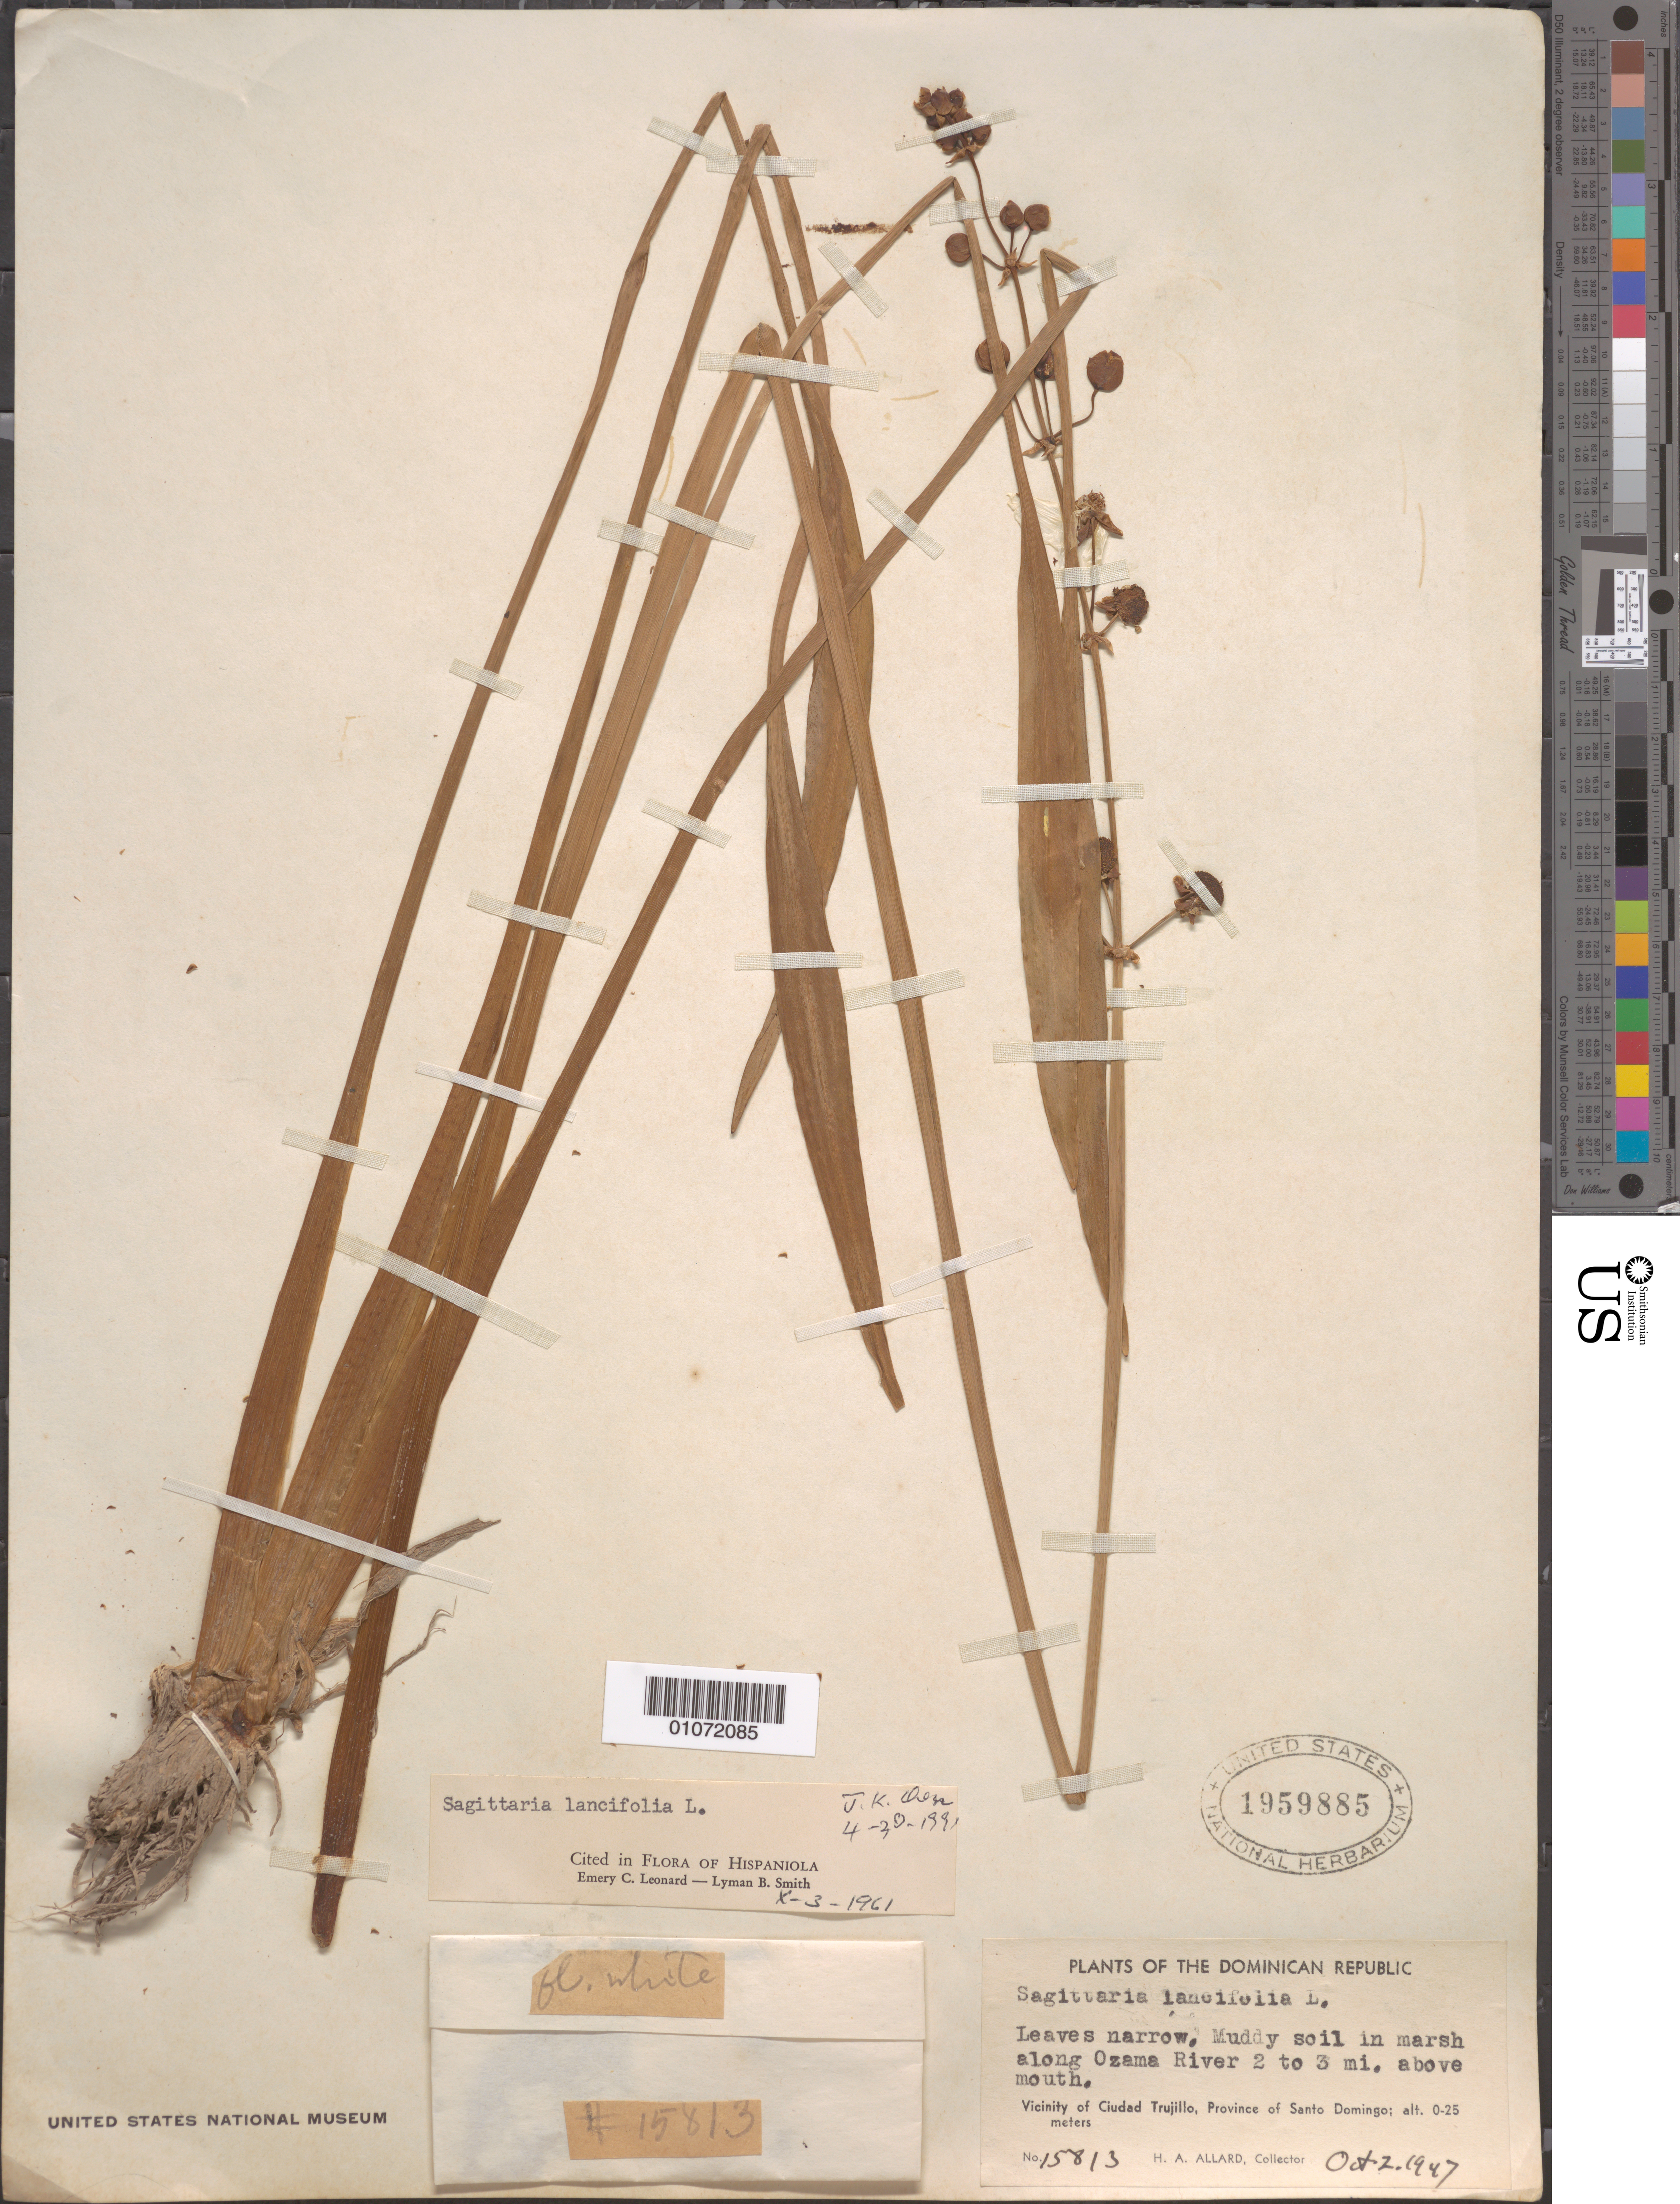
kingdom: Plantae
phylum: Tracheophyta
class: Liliopsida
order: Alismatales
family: Alismataceae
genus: Sagittaria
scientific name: Sagittaria lancifolia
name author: L.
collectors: H. A. Allard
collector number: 15813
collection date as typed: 02 Oct 1947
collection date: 1947-10-02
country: Dominican Republic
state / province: Santiago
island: Hispaniola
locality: Muddy soil in marsh along Ozama River 2 to 3 mi. above mouth. Vicinity of Ciudad Trujillo, province of Santo Domingo.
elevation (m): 0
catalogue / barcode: US 1959885